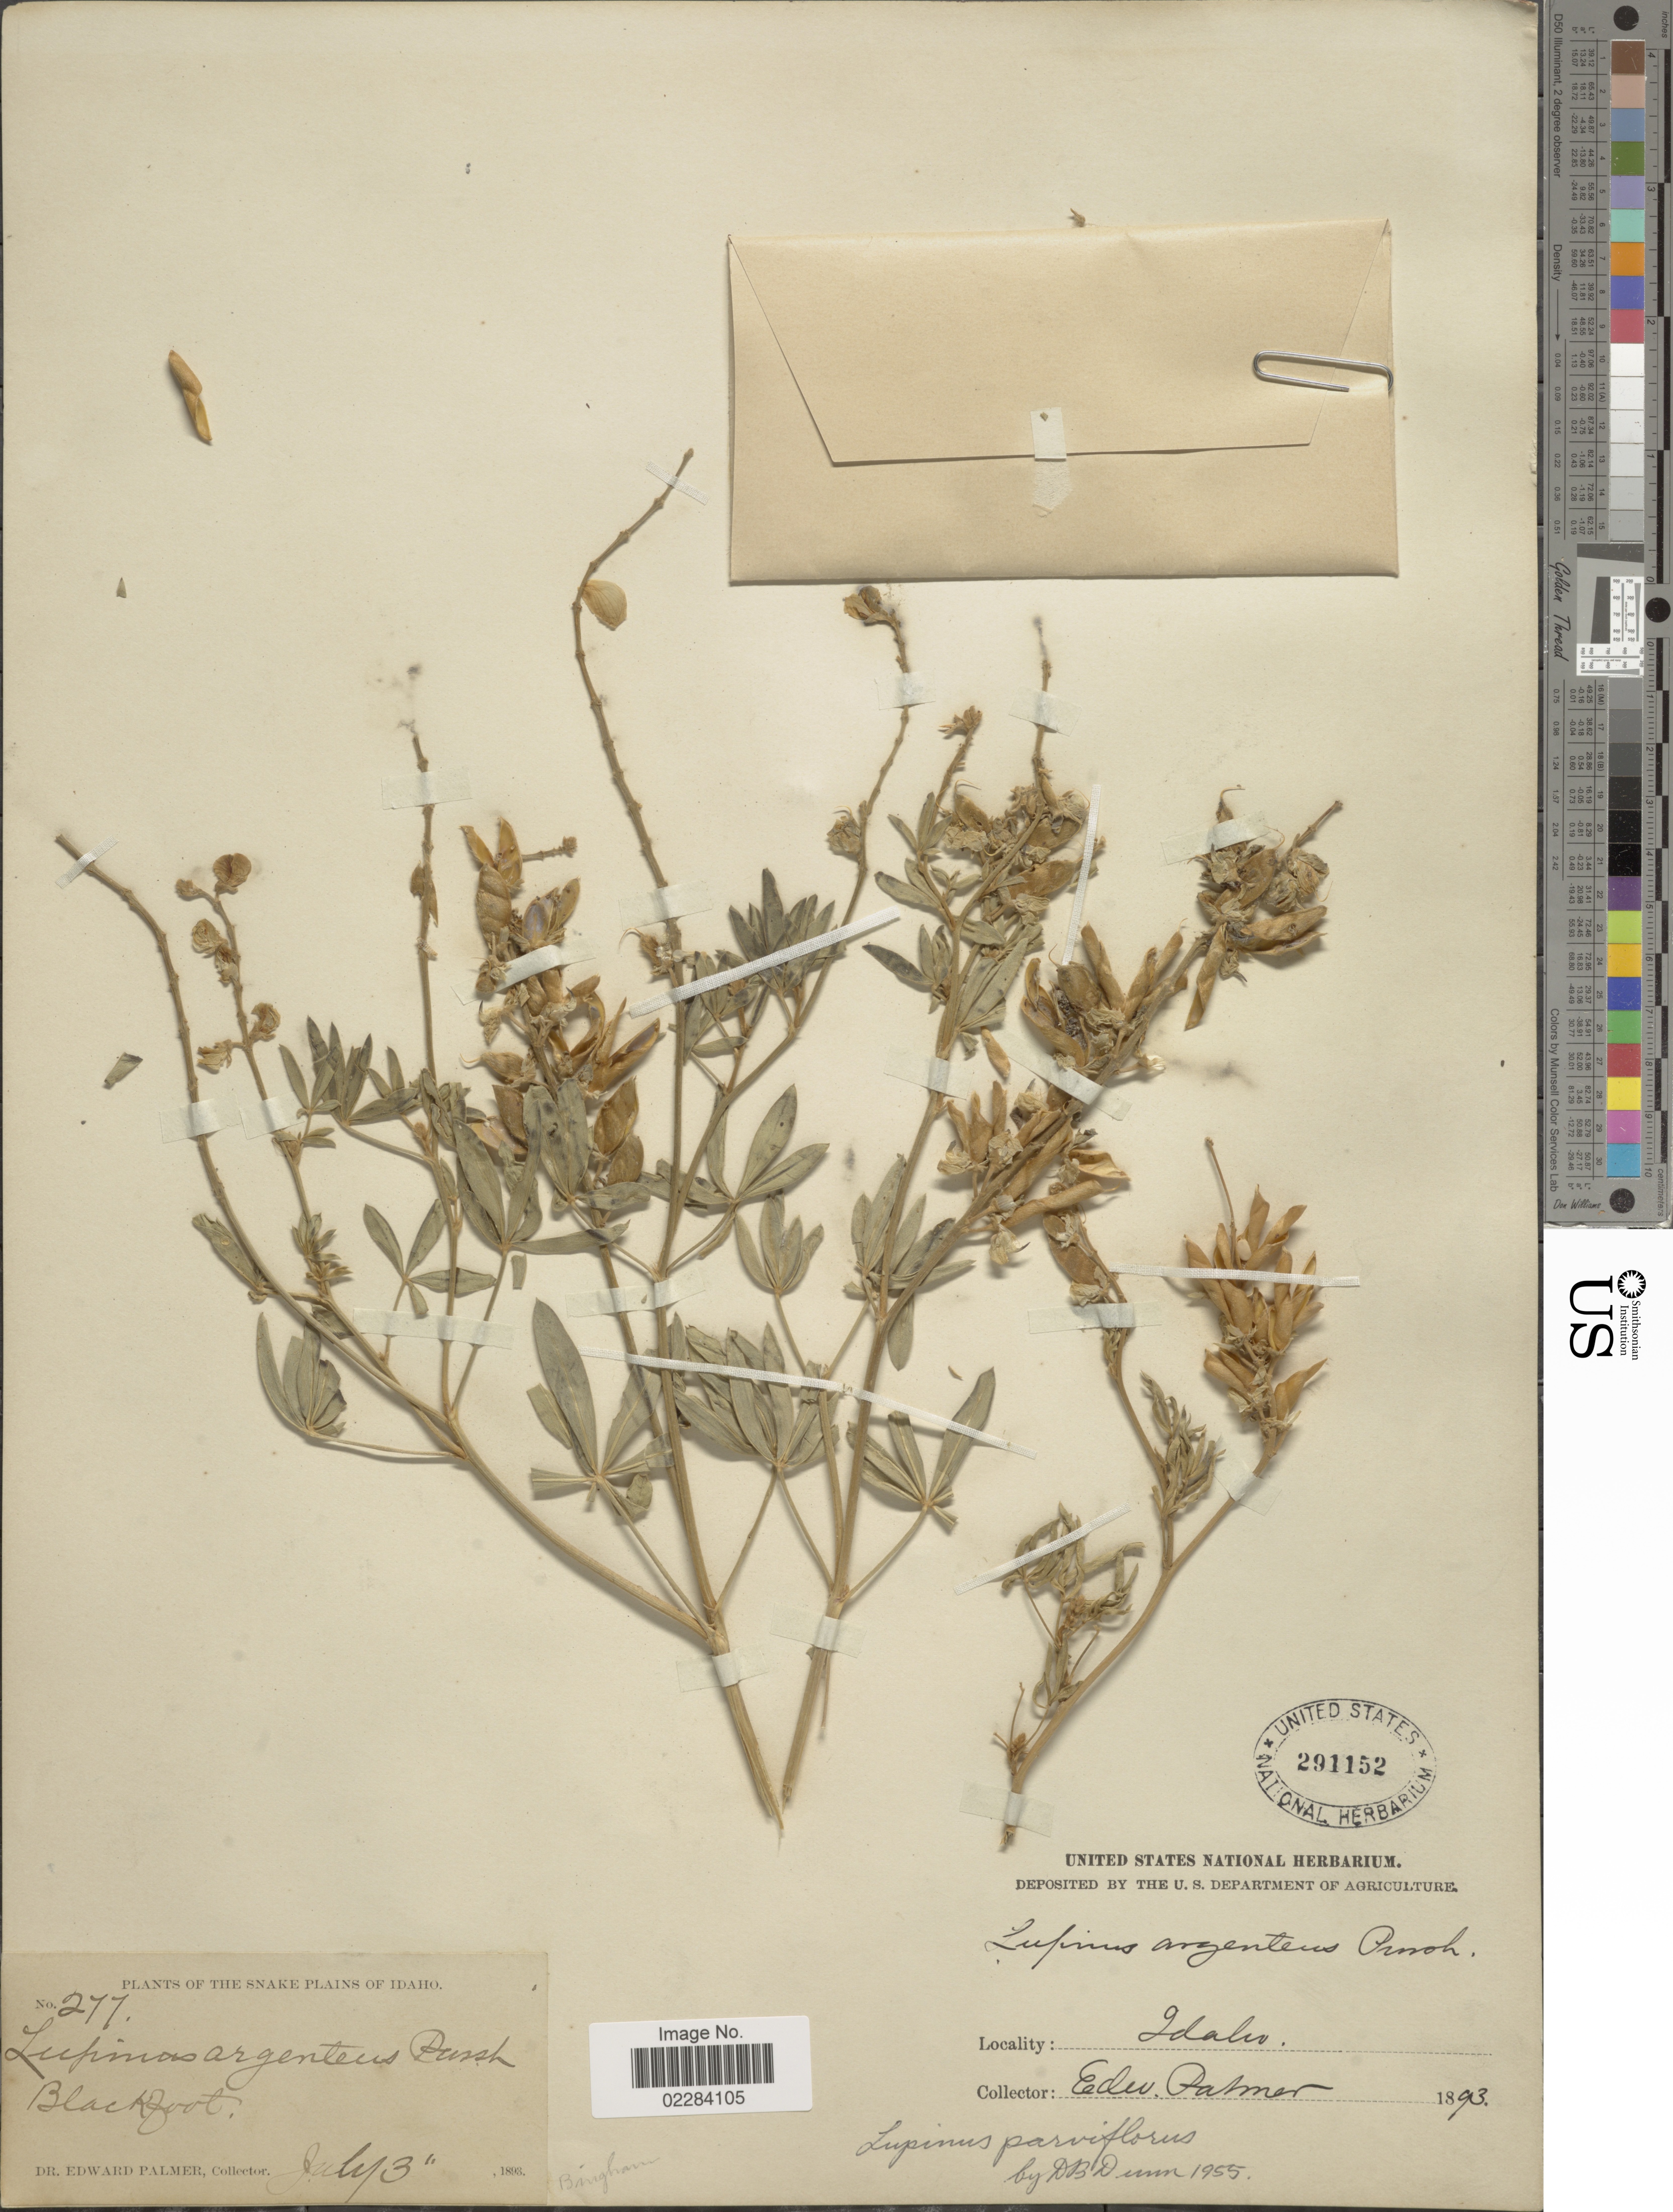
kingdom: Plantae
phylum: Tracheophyta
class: Magnoliopsida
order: Fabales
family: Fabaceae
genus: Lupinus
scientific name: Lupinus argenteus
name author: Pursh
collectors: E. Palmer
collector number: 277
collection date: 1893-07-03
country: United States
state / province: Idaho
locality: Snake Plains. Blackfoot.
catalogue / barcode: US 291152